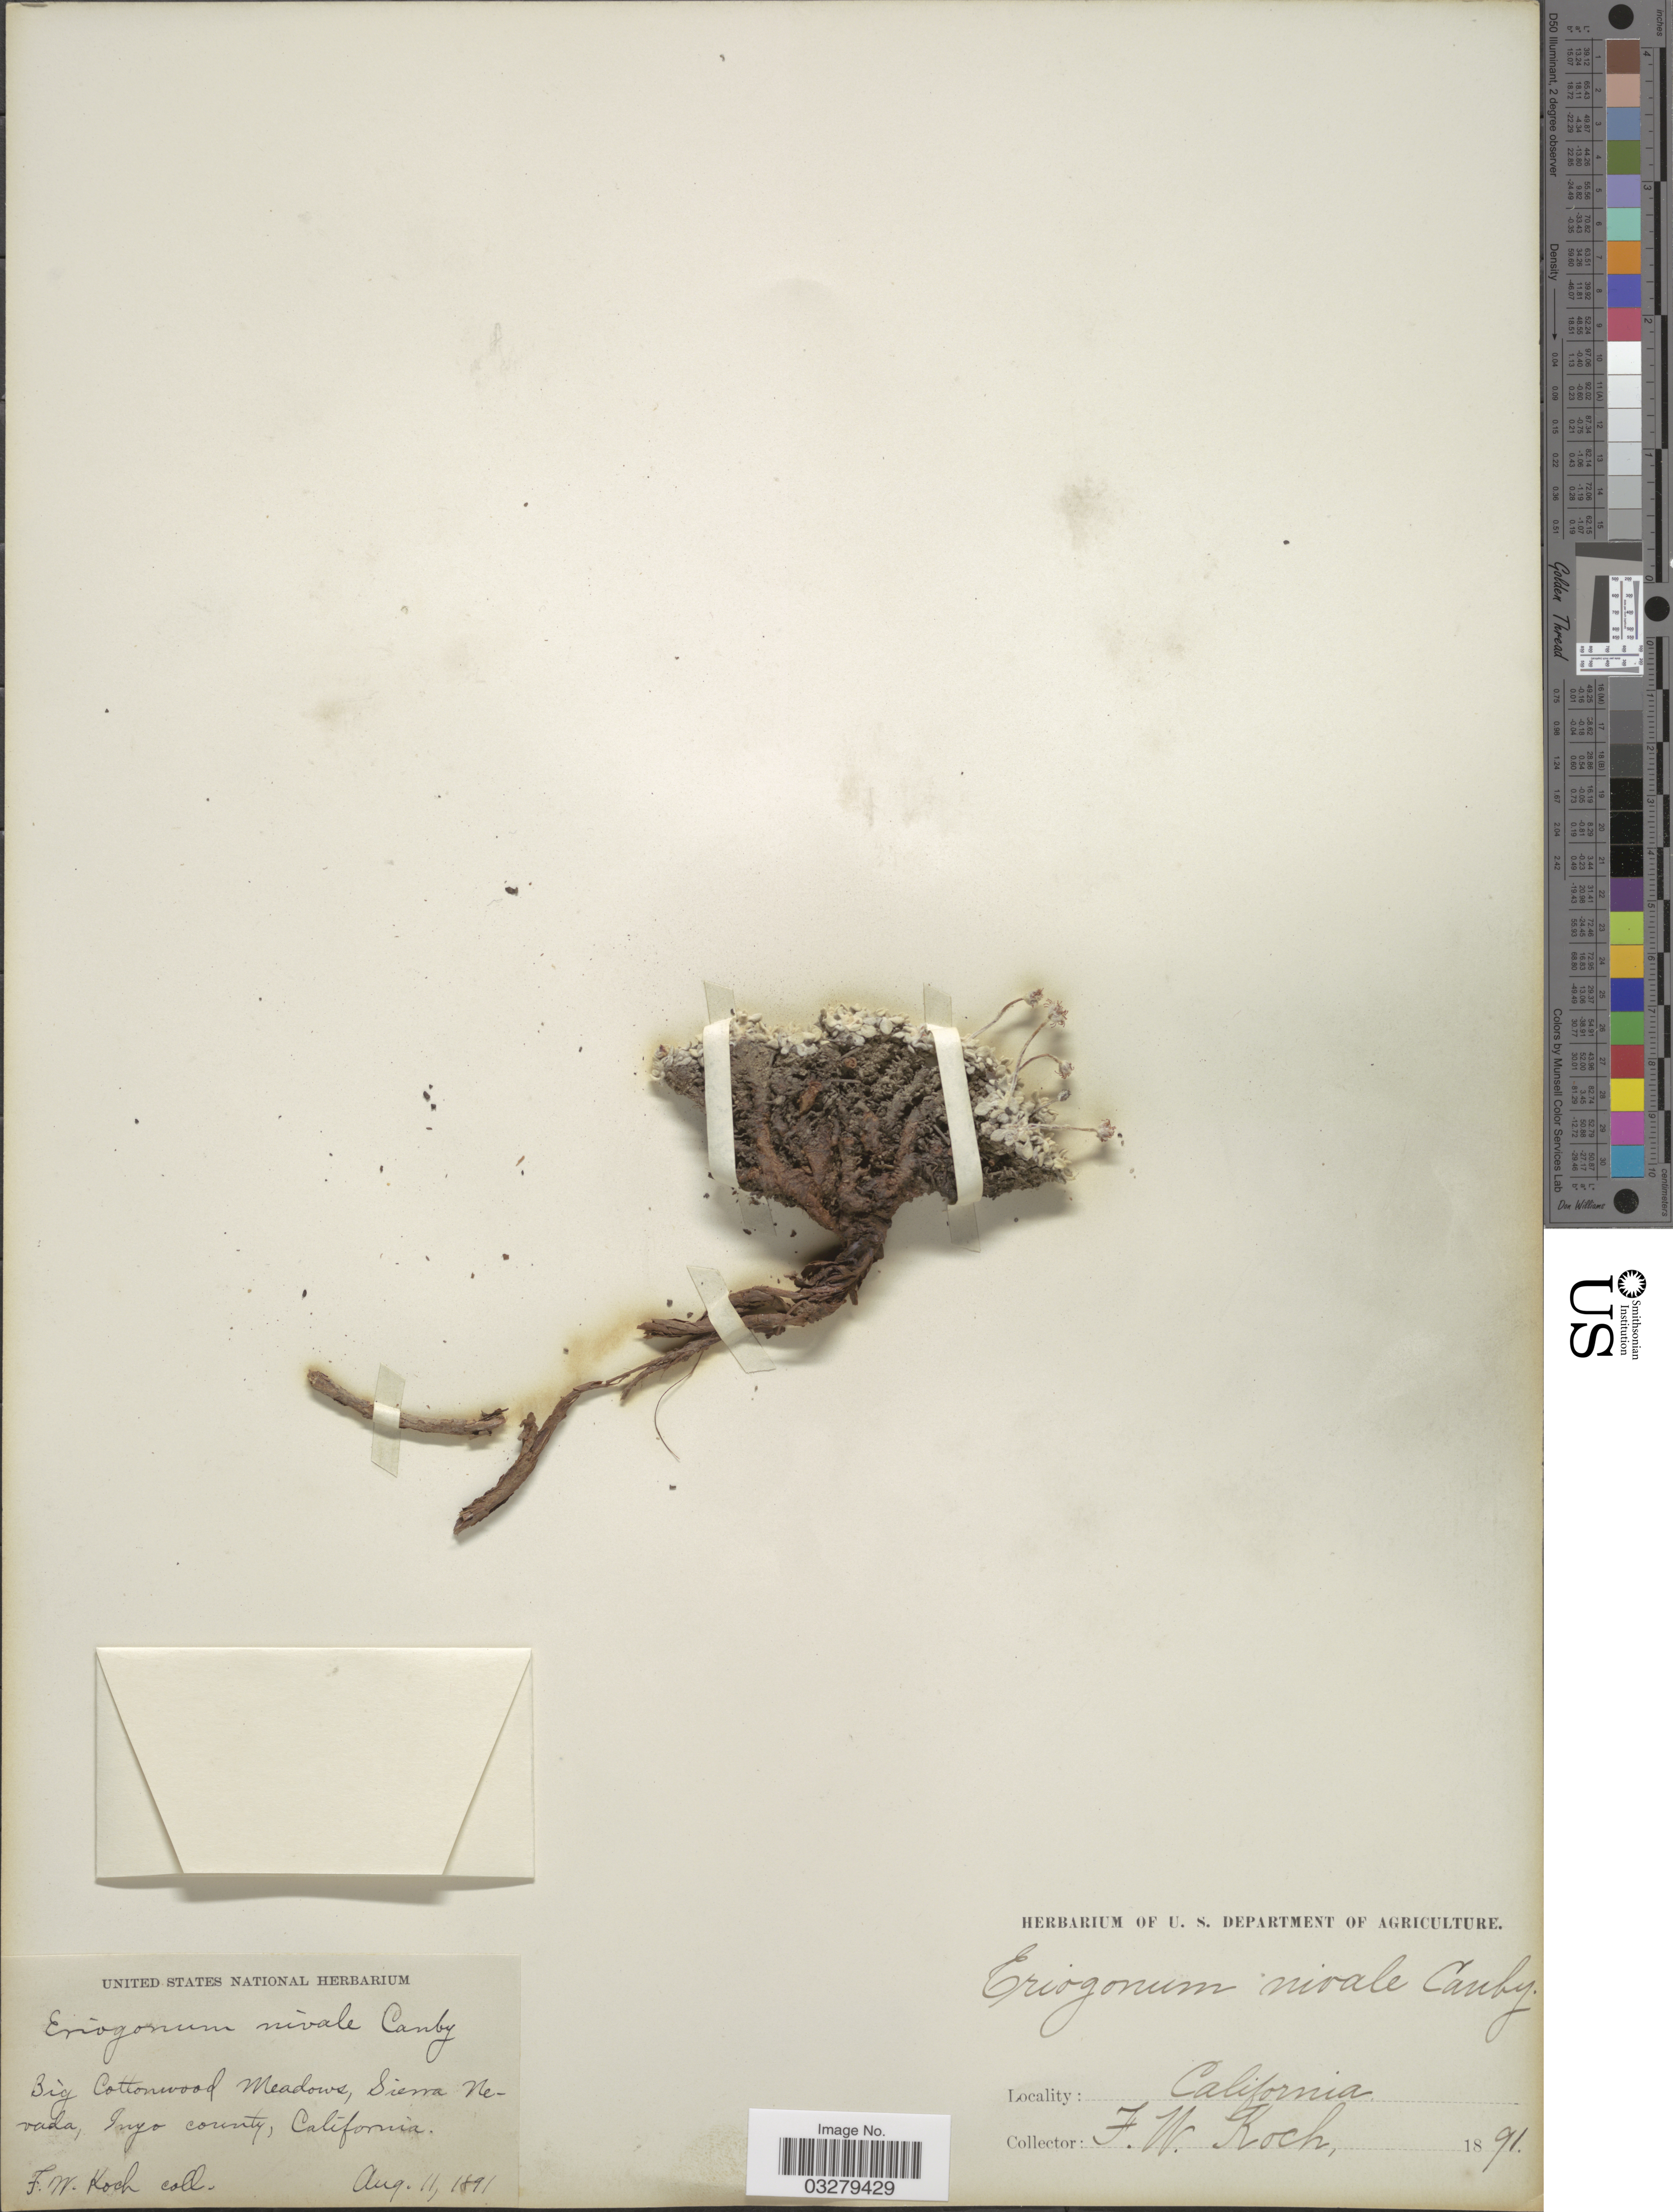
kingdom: Plantae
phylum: Tracheophyta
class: Magnoliopsida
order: Caryophyllales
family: Polygonaceae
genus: Eriogonum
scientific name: Eriogonum ovalifolium var. nivale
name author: (Canby ex Coville) M.E. Jones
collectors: F. W. Koch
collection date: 1891-08-11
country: United States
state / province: California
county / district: Inyo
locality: Big Cottonwood Meadows, Sierra Nevada, Inyo County.